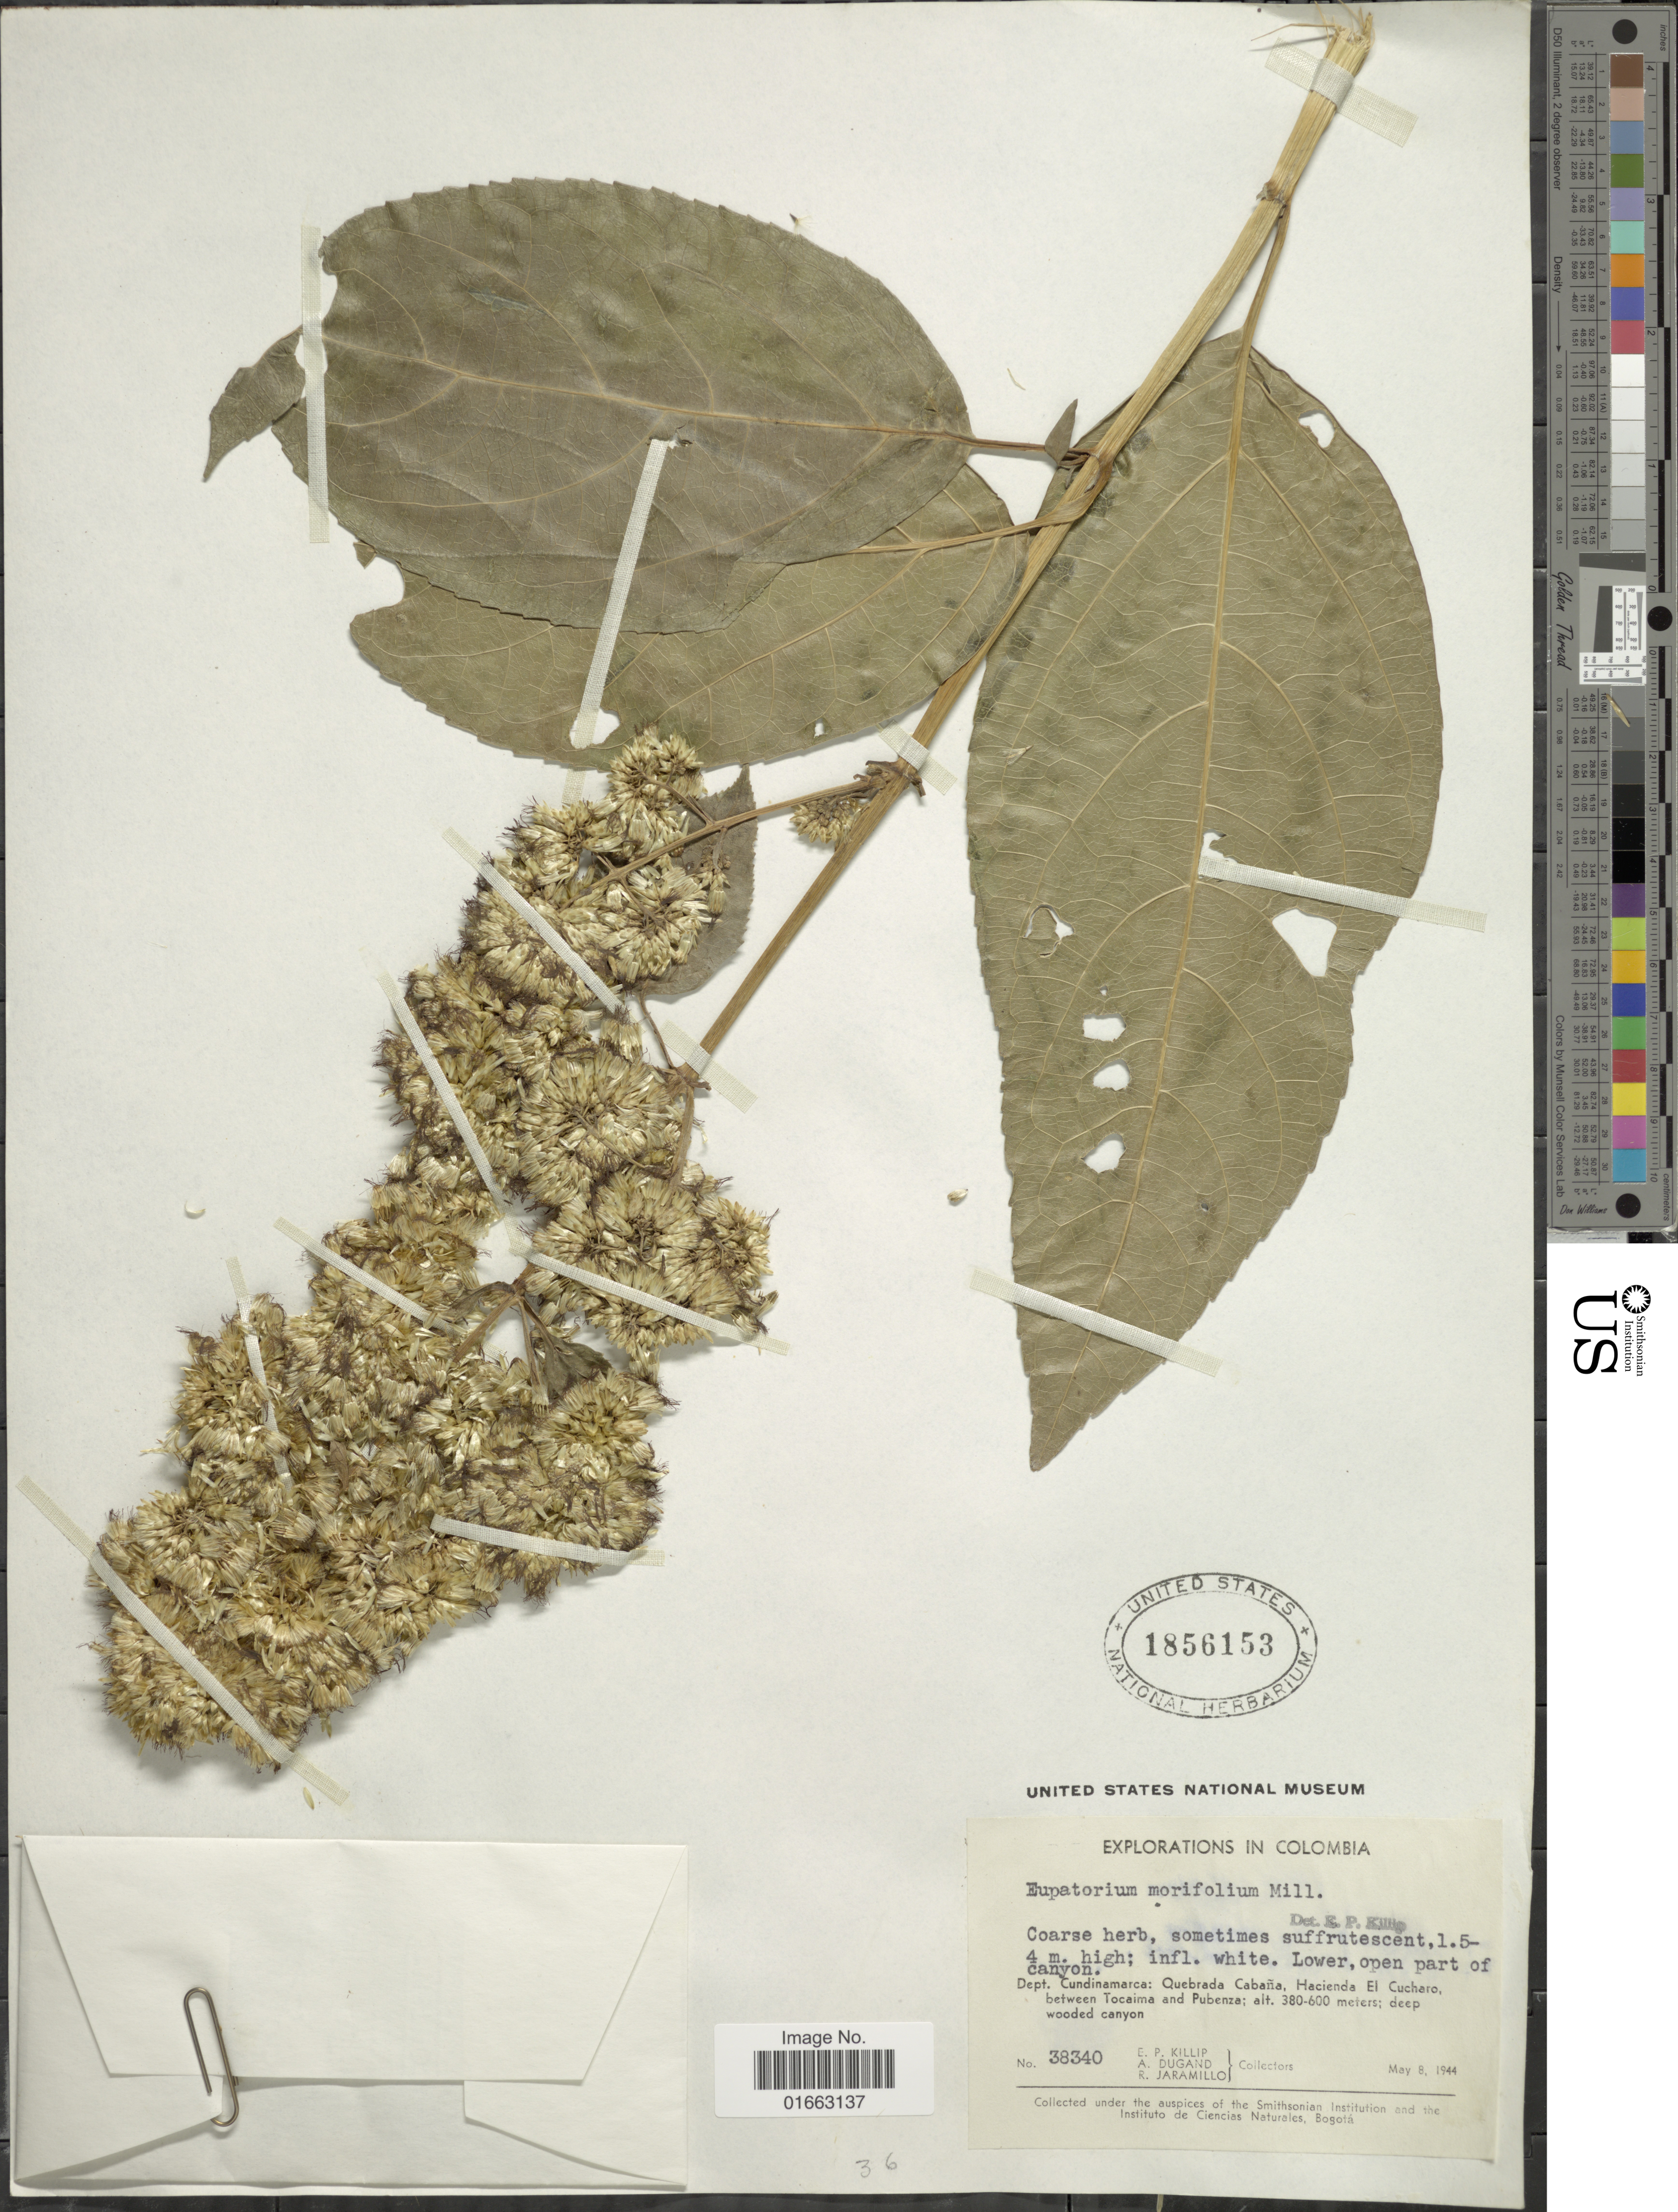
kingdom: Plantae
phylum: Tracheophyta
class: Magnoliopsida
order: Asterales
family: Asteraceae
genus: Critonia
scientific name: Critonia morifolia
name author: (Mill.) R.M. King & H. Rob.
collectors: E. P. Killip, A. Dugand & R. Jaramillo M.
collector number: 38340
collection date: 1944-05-08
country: Colombia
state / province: Cundinamarca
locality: Lower open part of canyon, Quebrada Cabaña, Hacienda El Cucharo, between Tocaima and Pubenza; deep wooded canyon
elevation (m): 380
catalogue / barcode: US 1856153